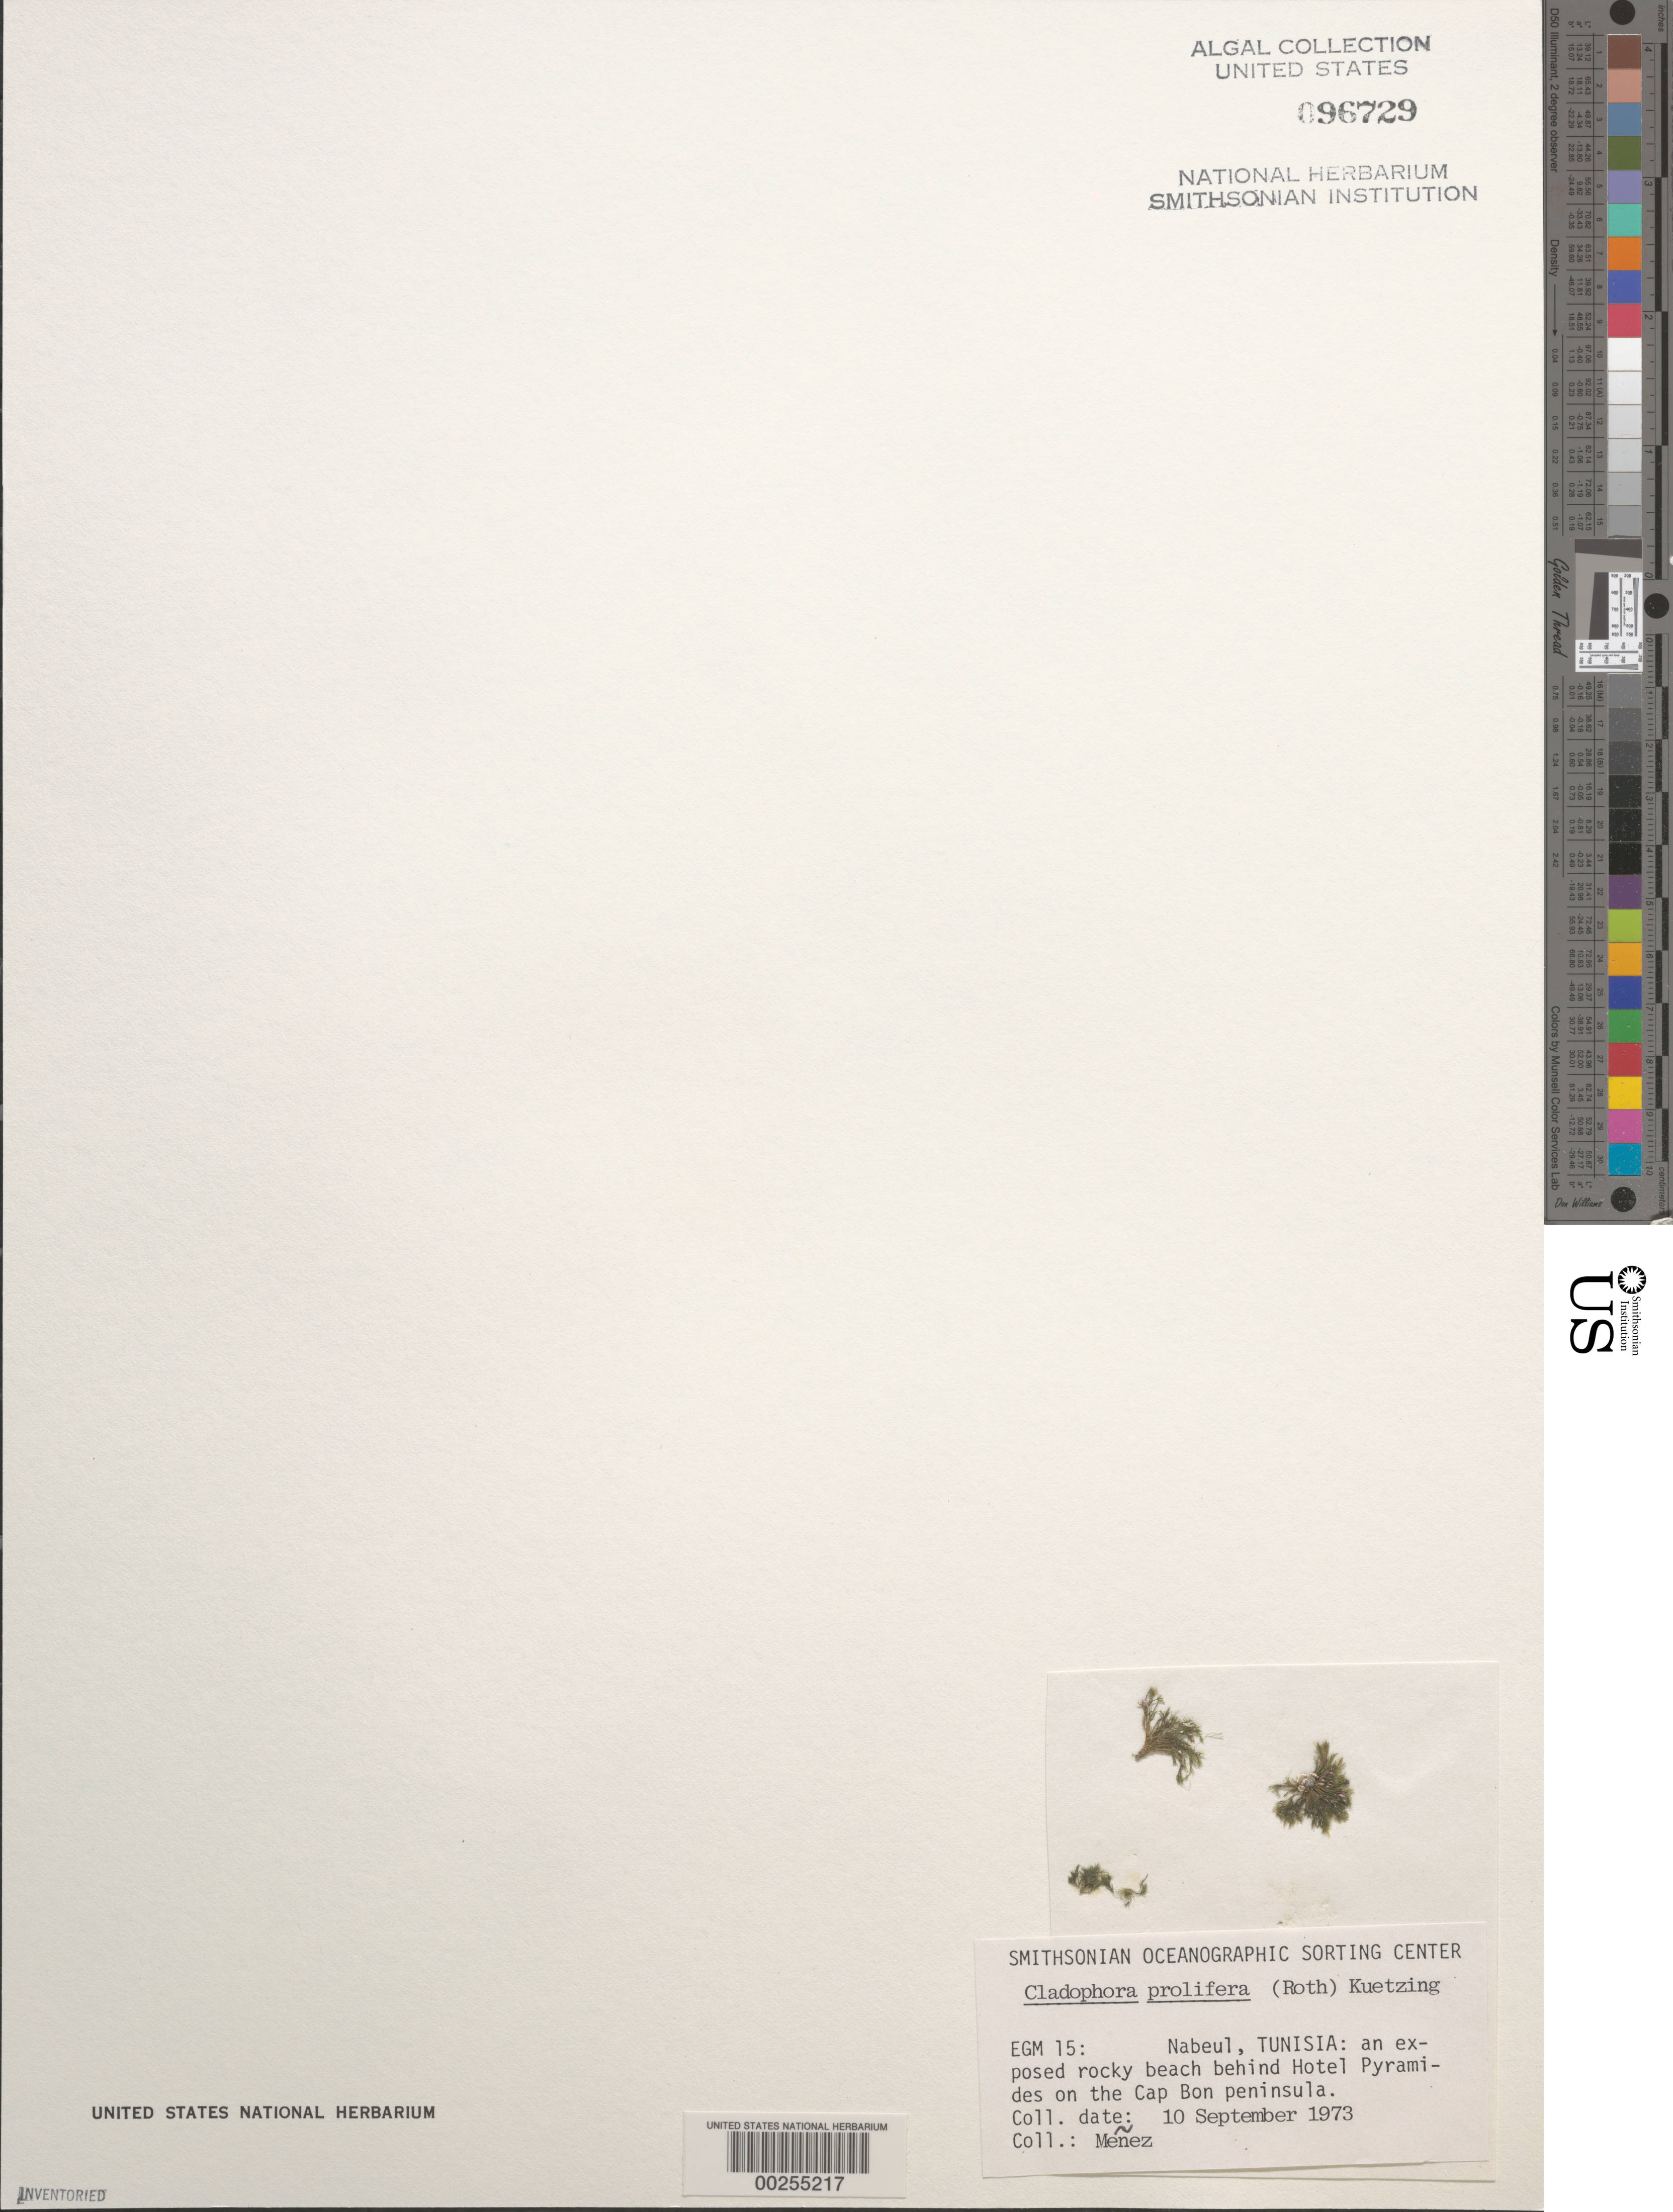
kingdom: Plantae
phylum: Chlorophyta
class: Ulvophyceae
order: Cladophorales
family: Cladophoraceae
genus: Cladophora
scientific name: Cladophora prolifera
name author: (Roth) Kütz.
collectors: Meñez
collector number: EGM 15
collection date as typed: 10 Sep 1973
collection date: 1973-09-10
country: Tunisia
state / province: Tunis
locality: Nabeul, behind hotel pyramid, cap bon peninsula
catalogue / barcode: US 96729